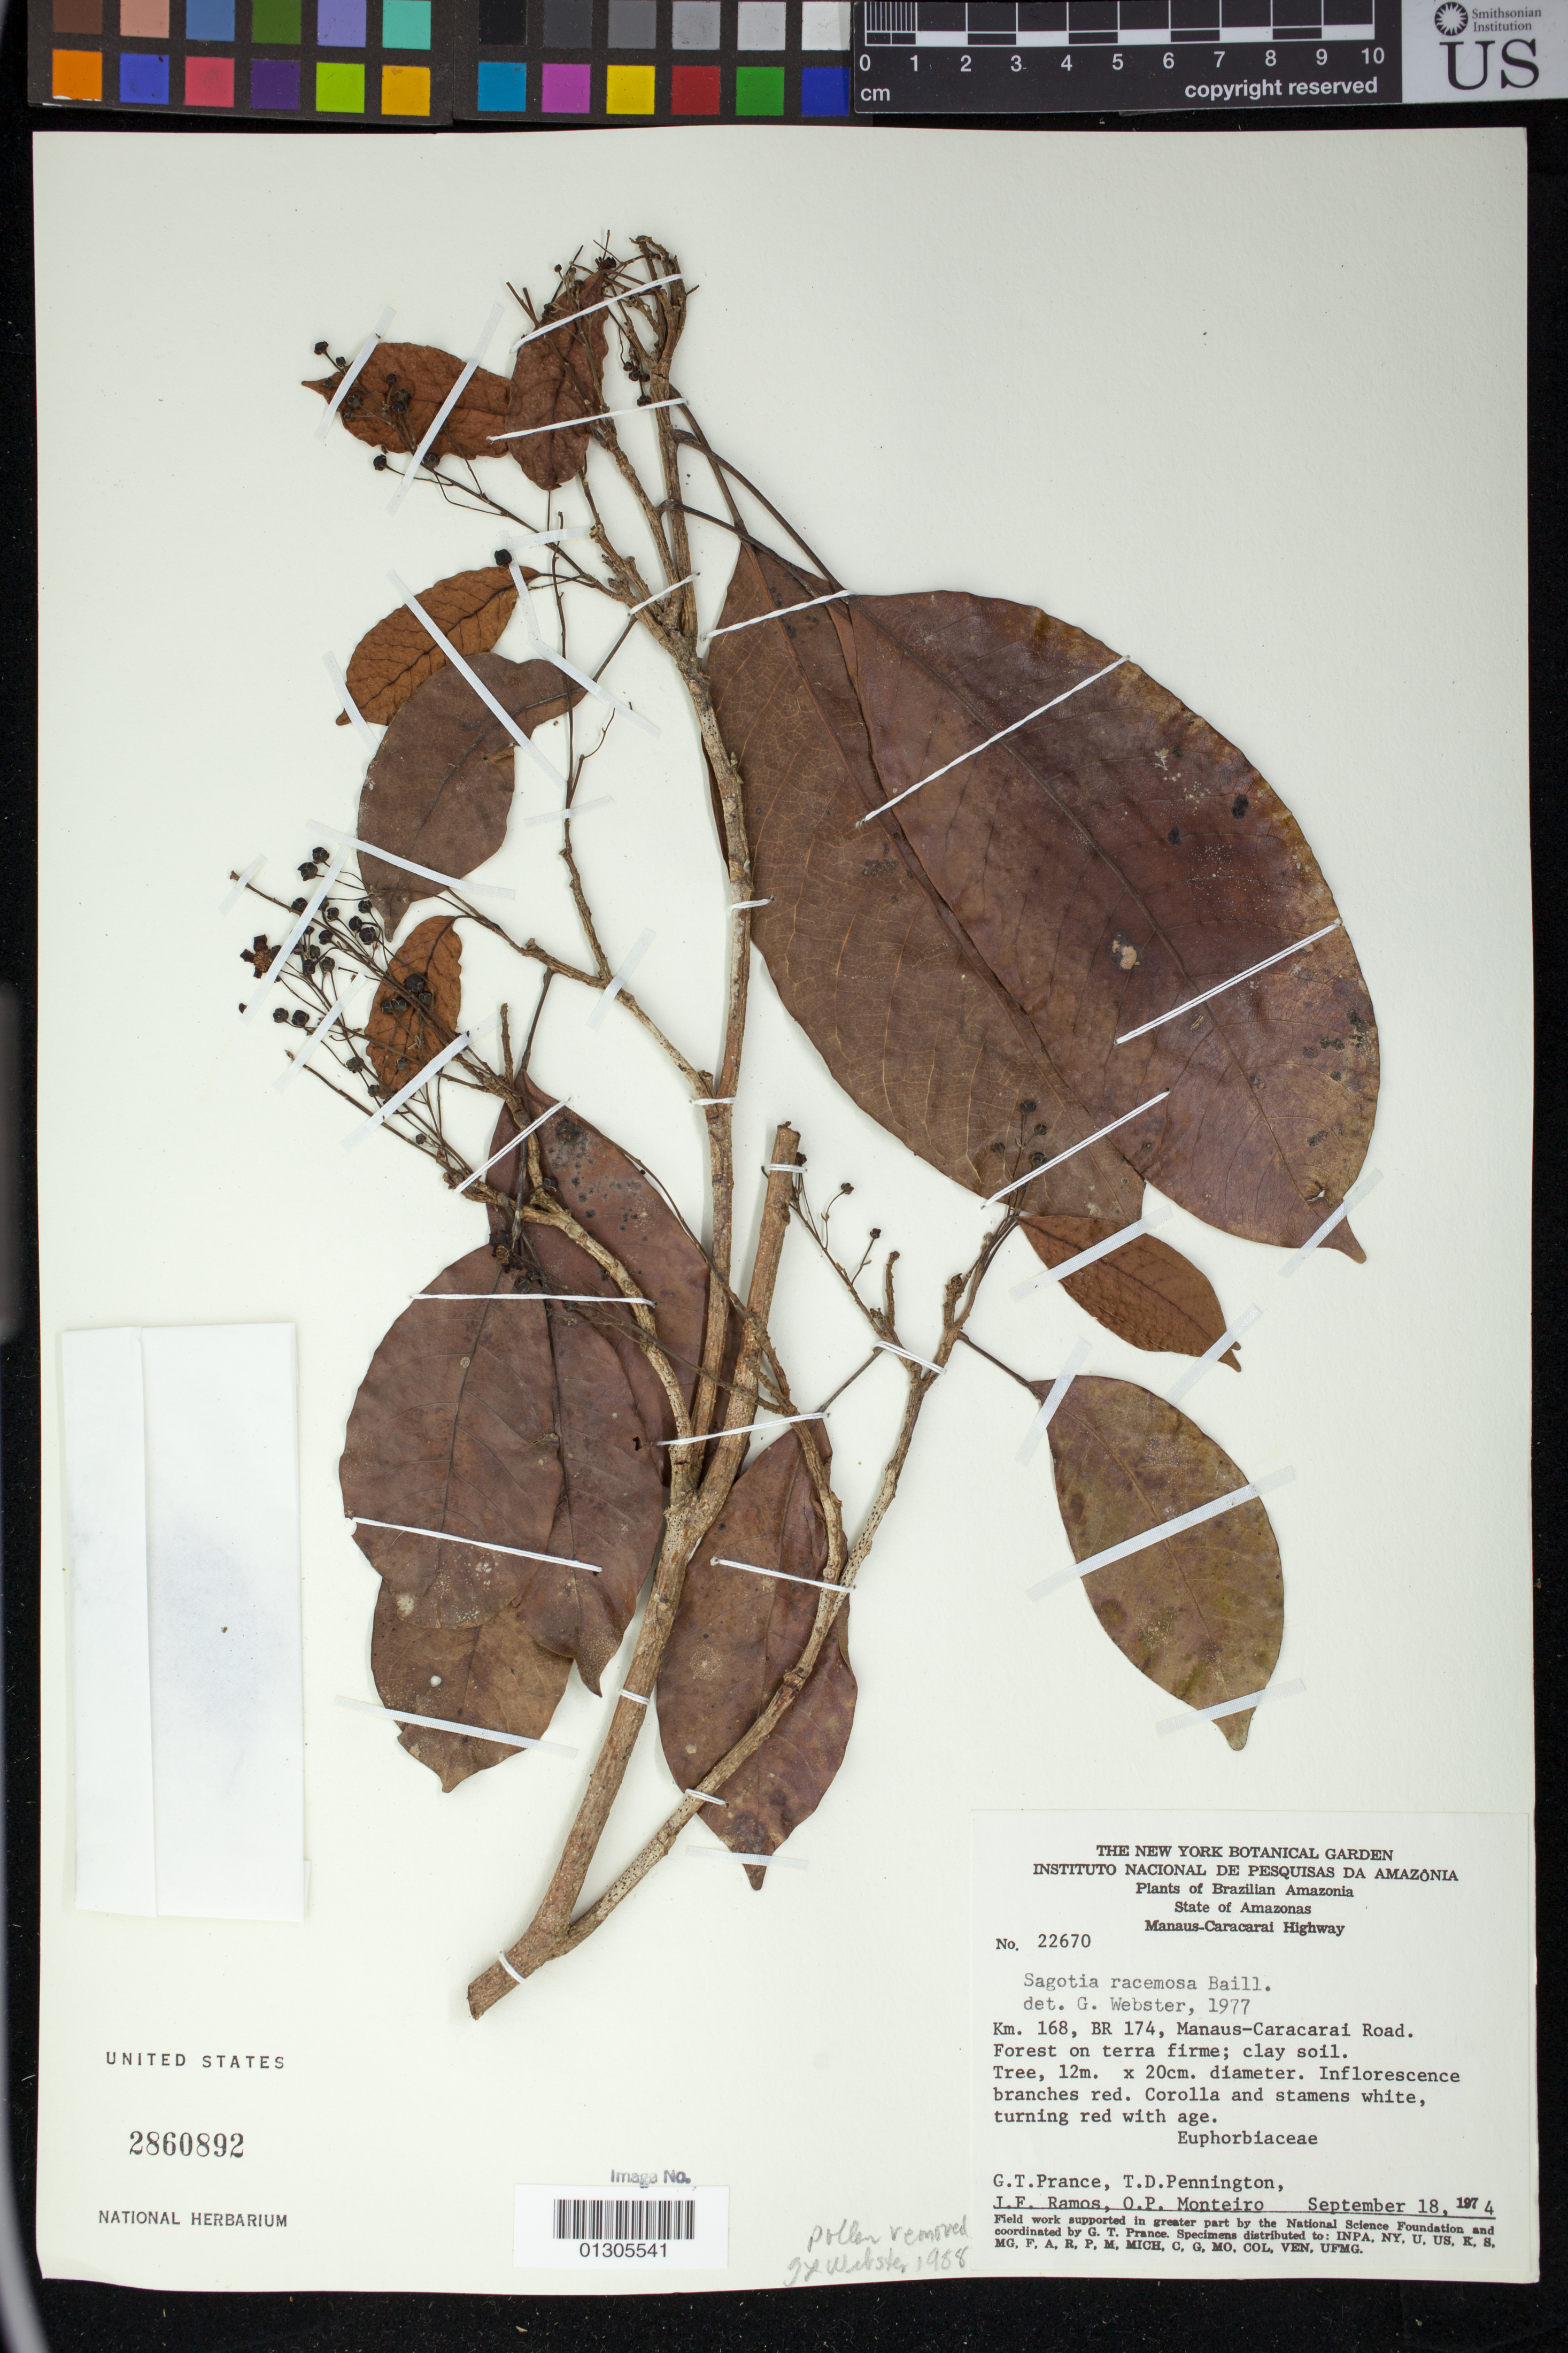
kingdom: Plantae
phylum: Tracheophyta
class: Magnoliopsida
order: Malpighiales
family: Euphorbiaceae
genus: Sagotia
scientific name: Sagotia racemosa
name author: Baill.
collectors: G. T. Prance, T. D. Pennington, J. F. Ramos & O. P. Monteiro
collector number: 22670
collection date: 1974-09-18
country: Brazil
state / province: Amazonas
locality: Km, 168, BR 174 Manaus-Caracarai Road,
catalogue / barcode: US 2860892